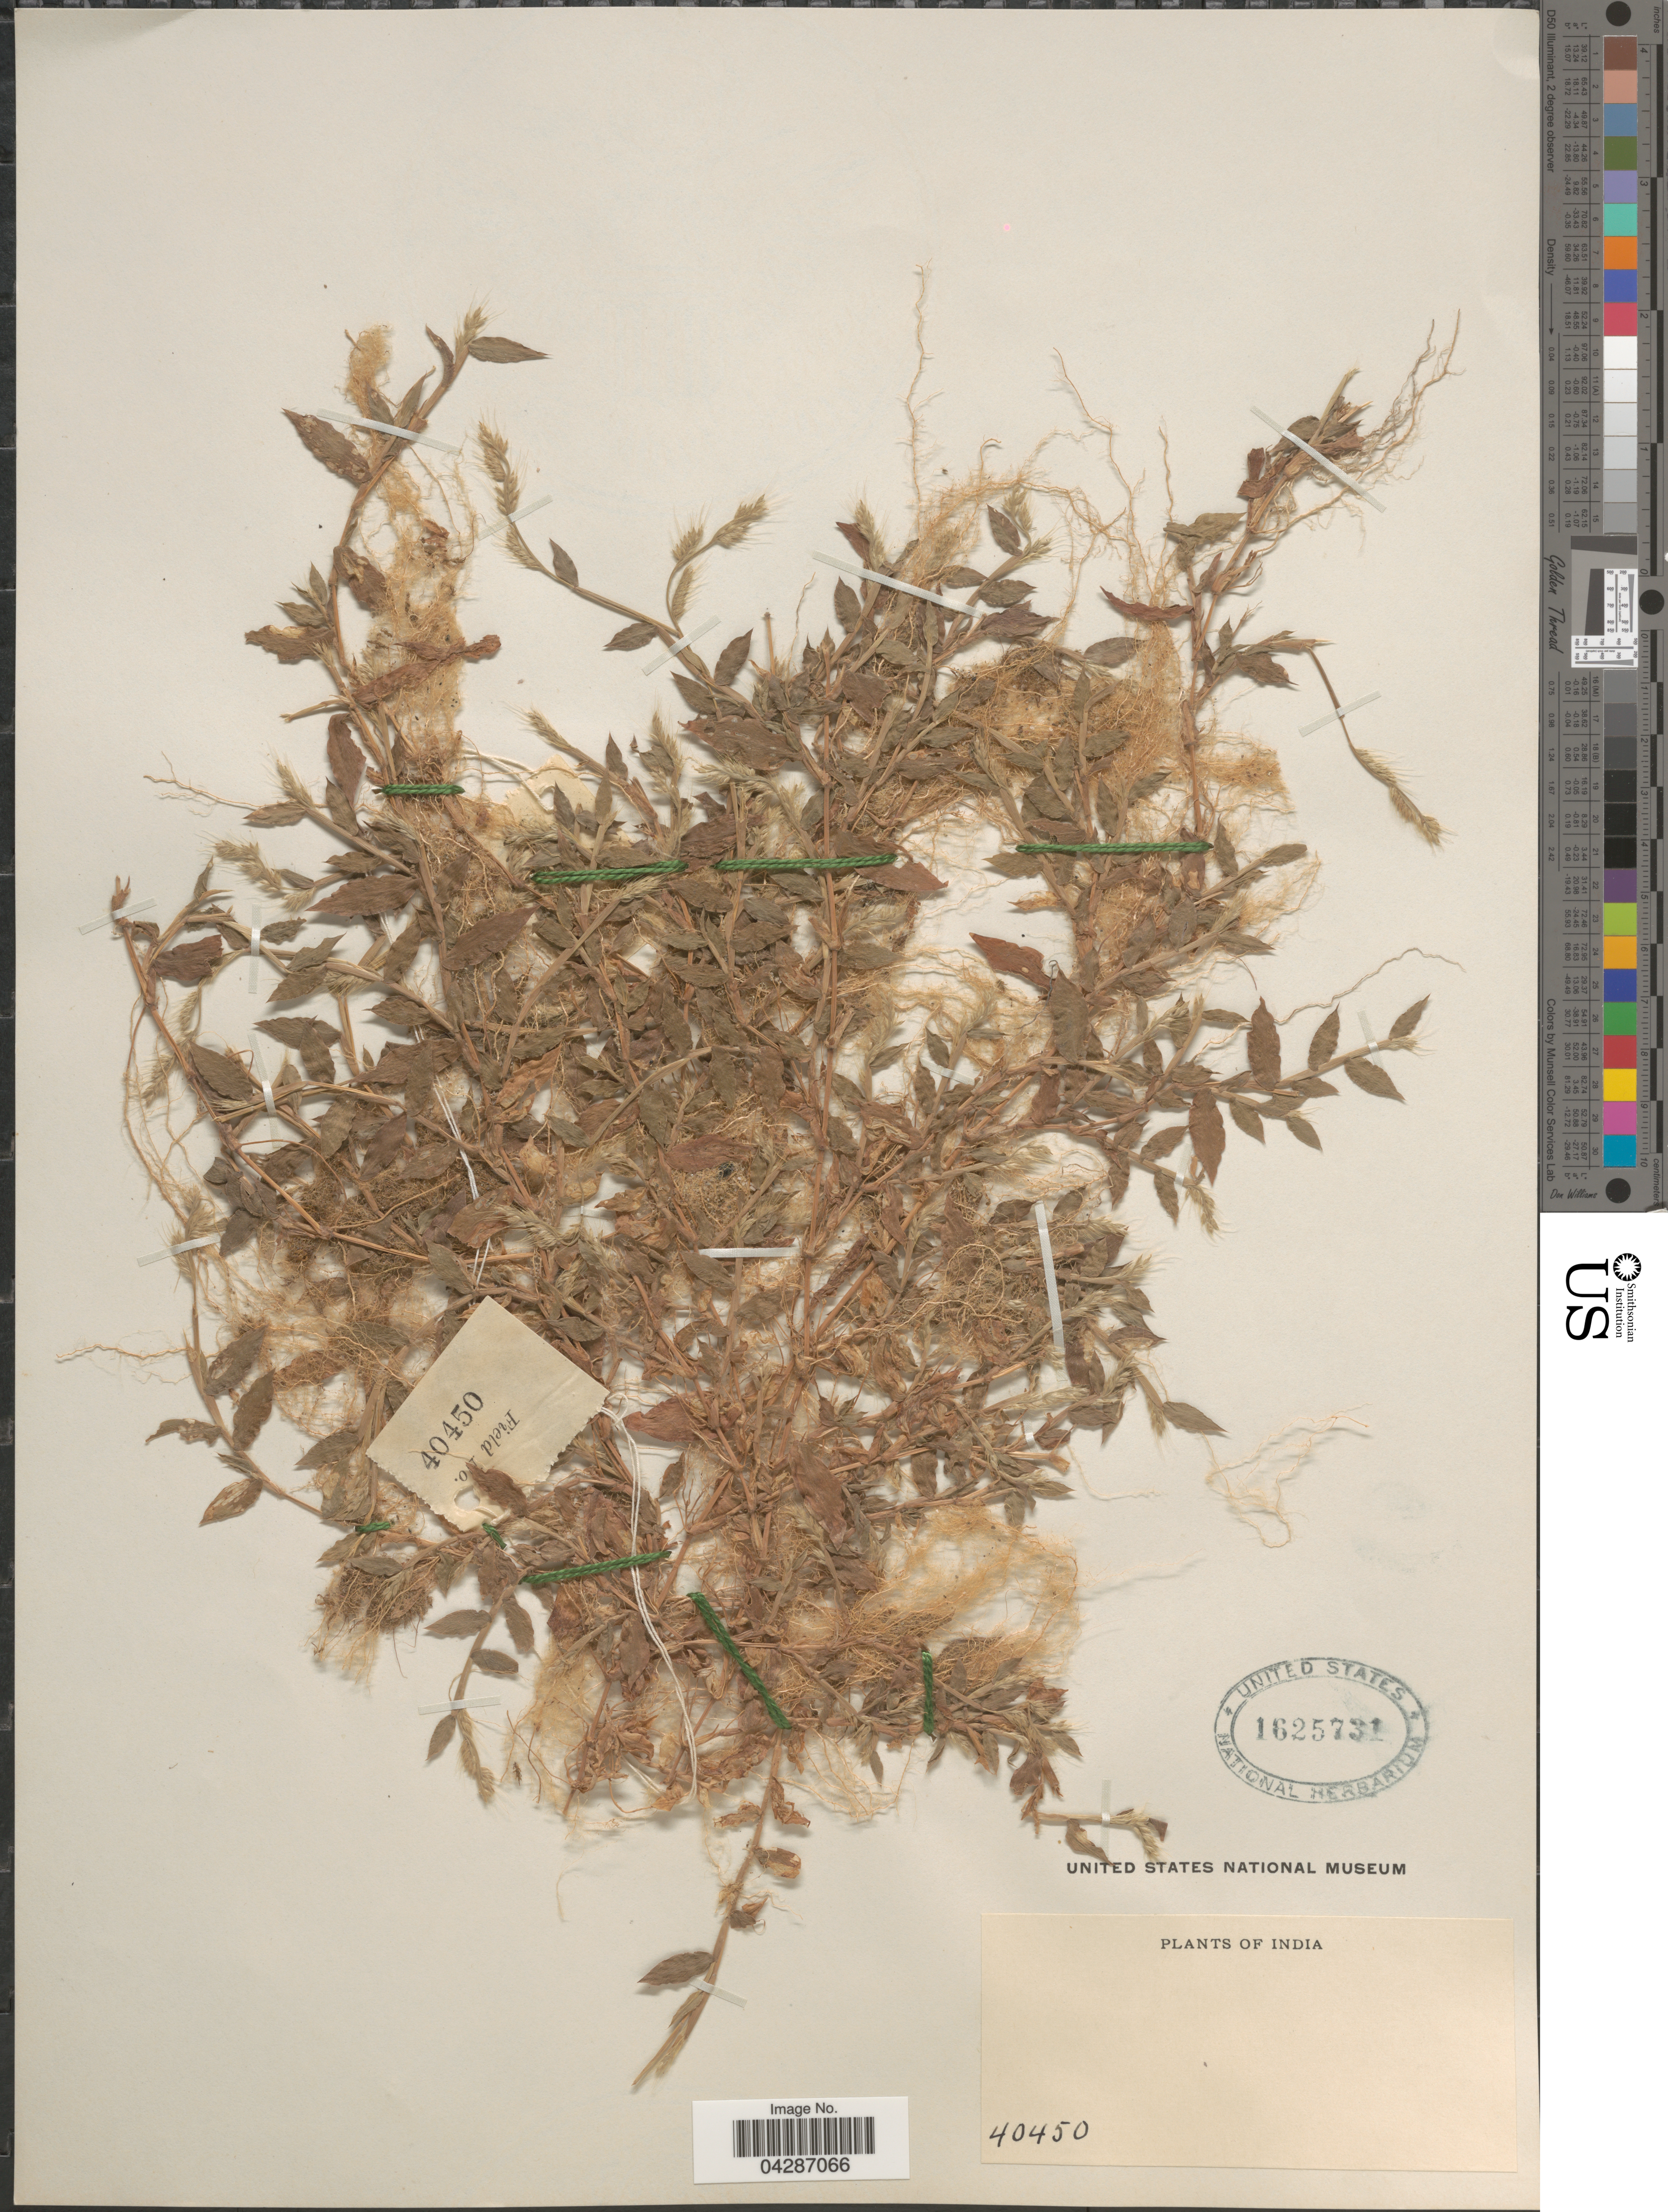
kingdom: Plantae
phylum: Tracheophyta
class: Liliopsida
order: Poales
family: Poaceae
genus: Oplismenus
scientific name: Oplismenus burmannii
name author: (Retz.) P. Beauv.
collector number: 40450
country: India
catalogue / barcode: US 1625731